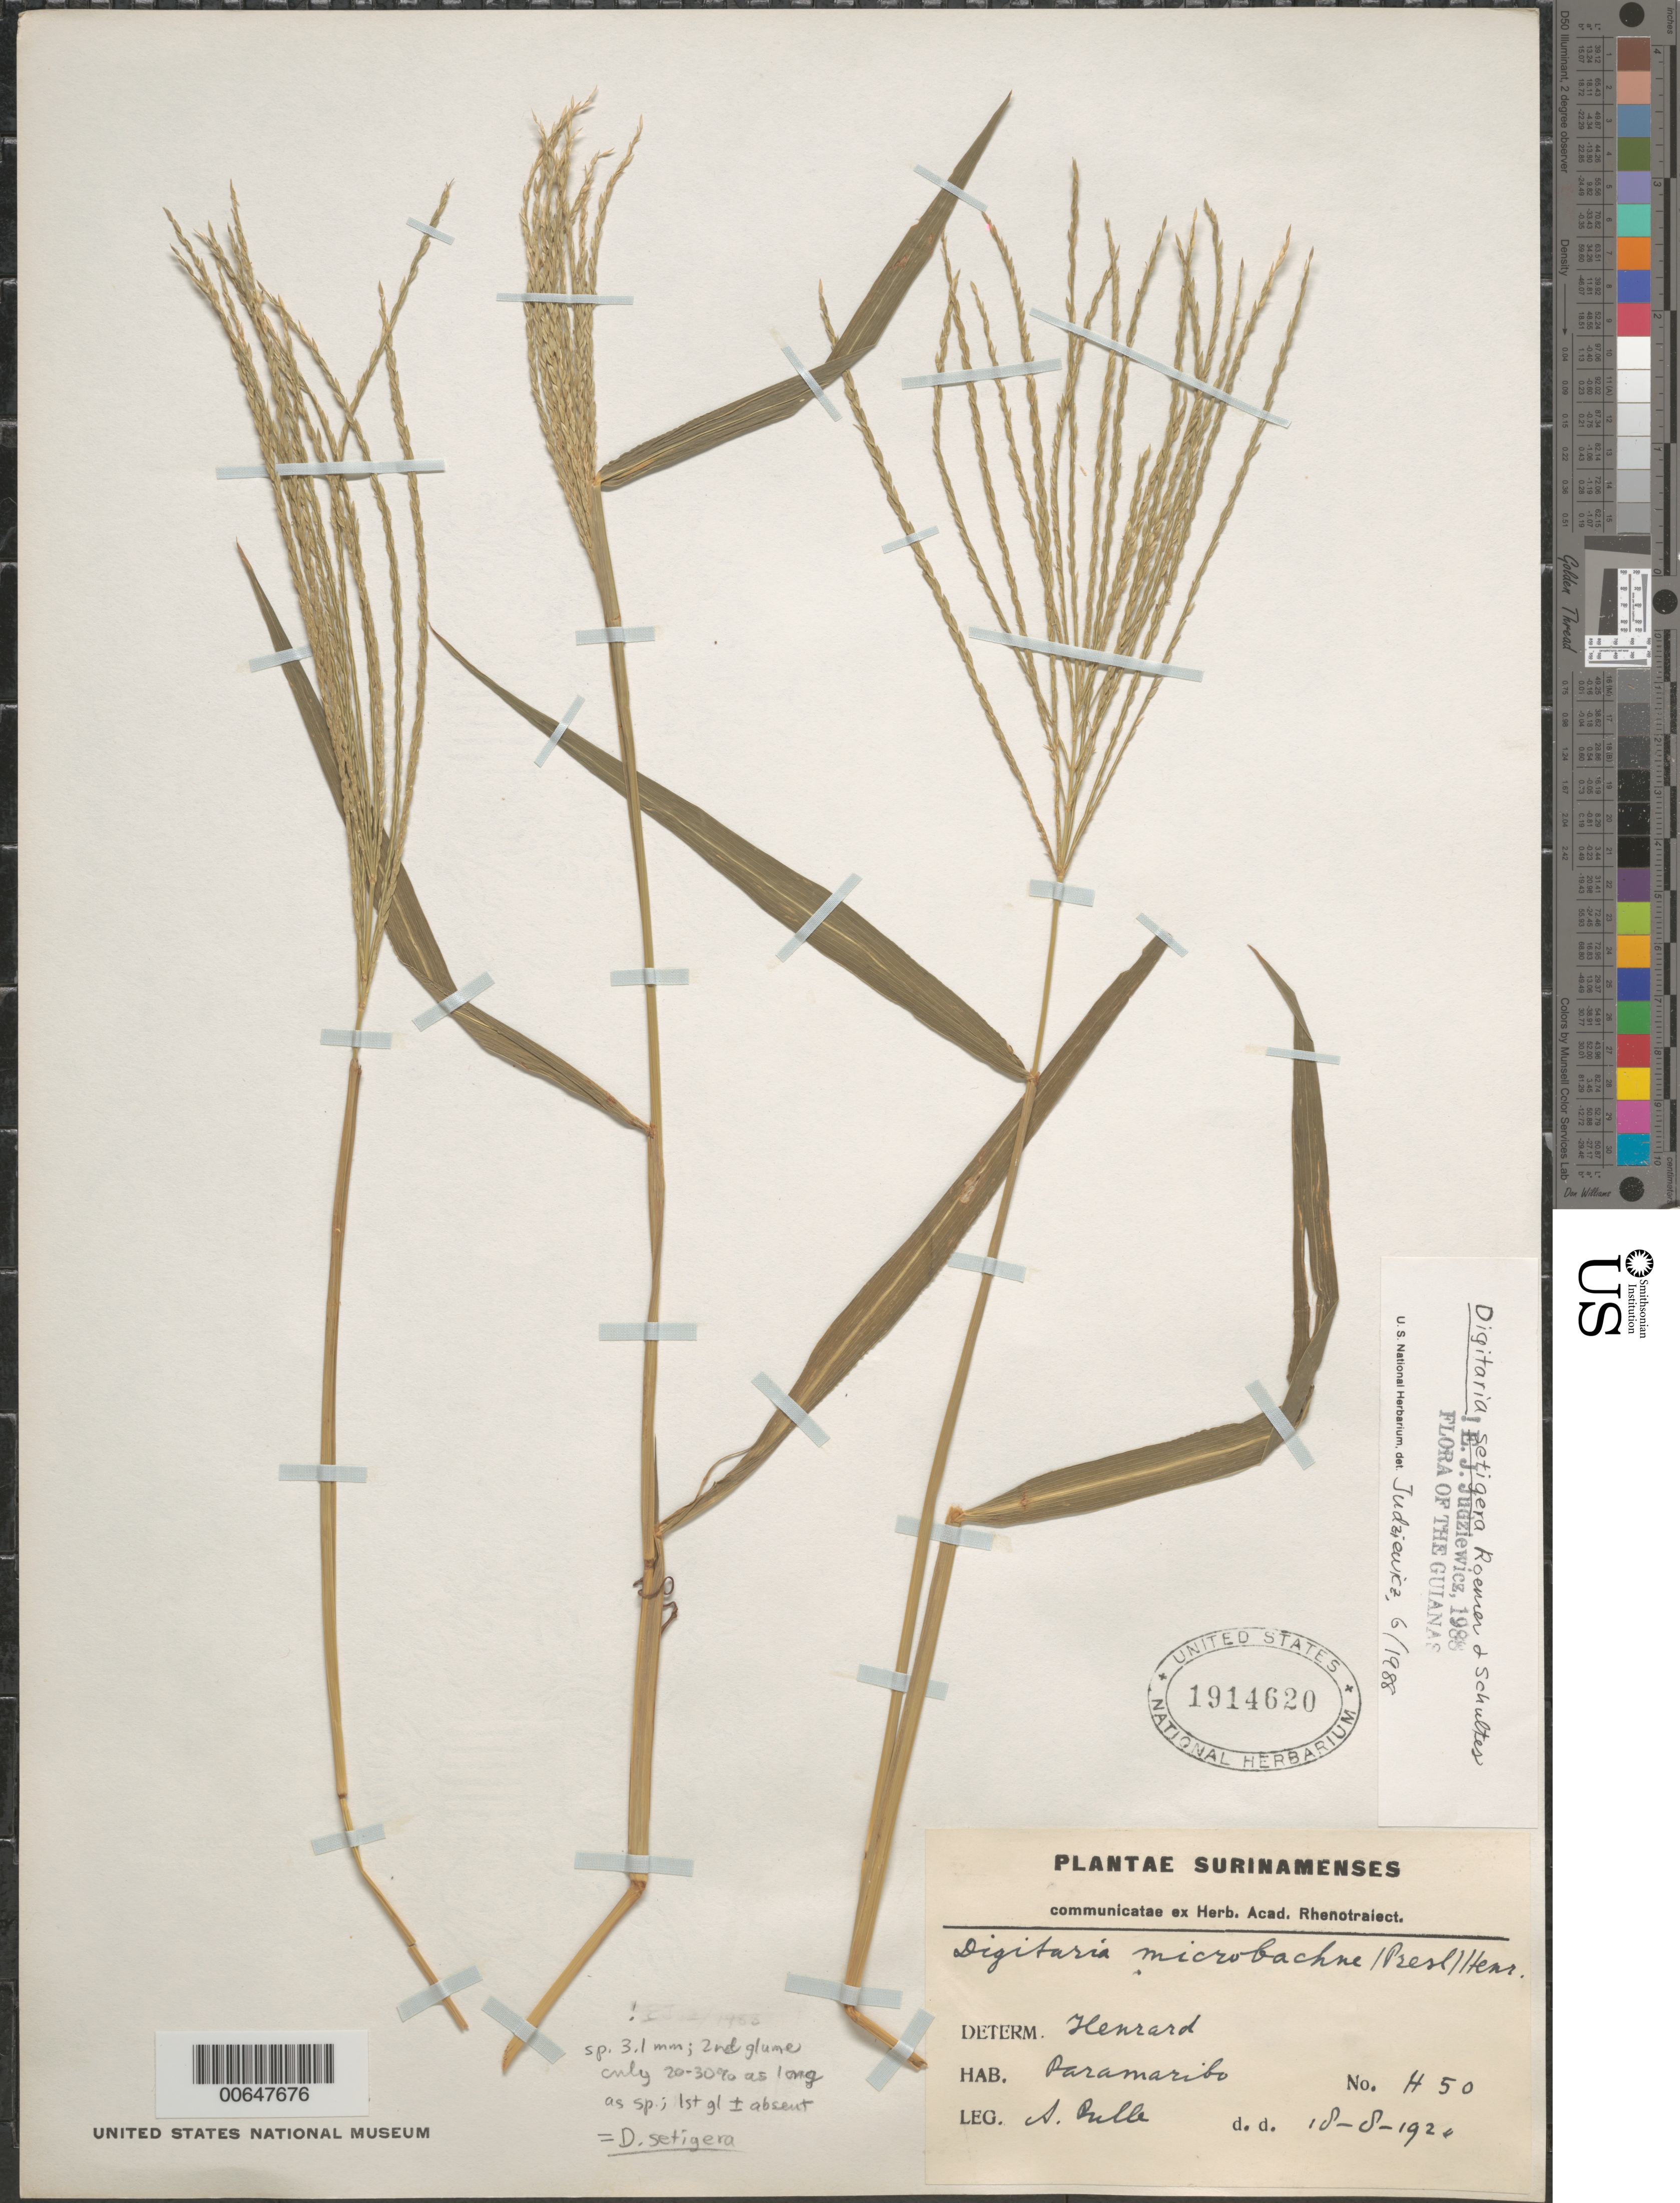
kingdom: Plantae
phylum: Tracheophyta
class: Liliopsida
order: Poales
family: Poaceae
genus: Digitaria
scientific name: Digitaria setigera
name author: Roth ex Roem. & Schult.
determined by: Judziewicz, E. J.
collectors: A. A. Pulle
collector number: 450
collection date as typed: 18-Aug-20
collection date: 1920-08-18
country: Suriname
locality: Paramaribo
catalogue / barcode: US 1914620